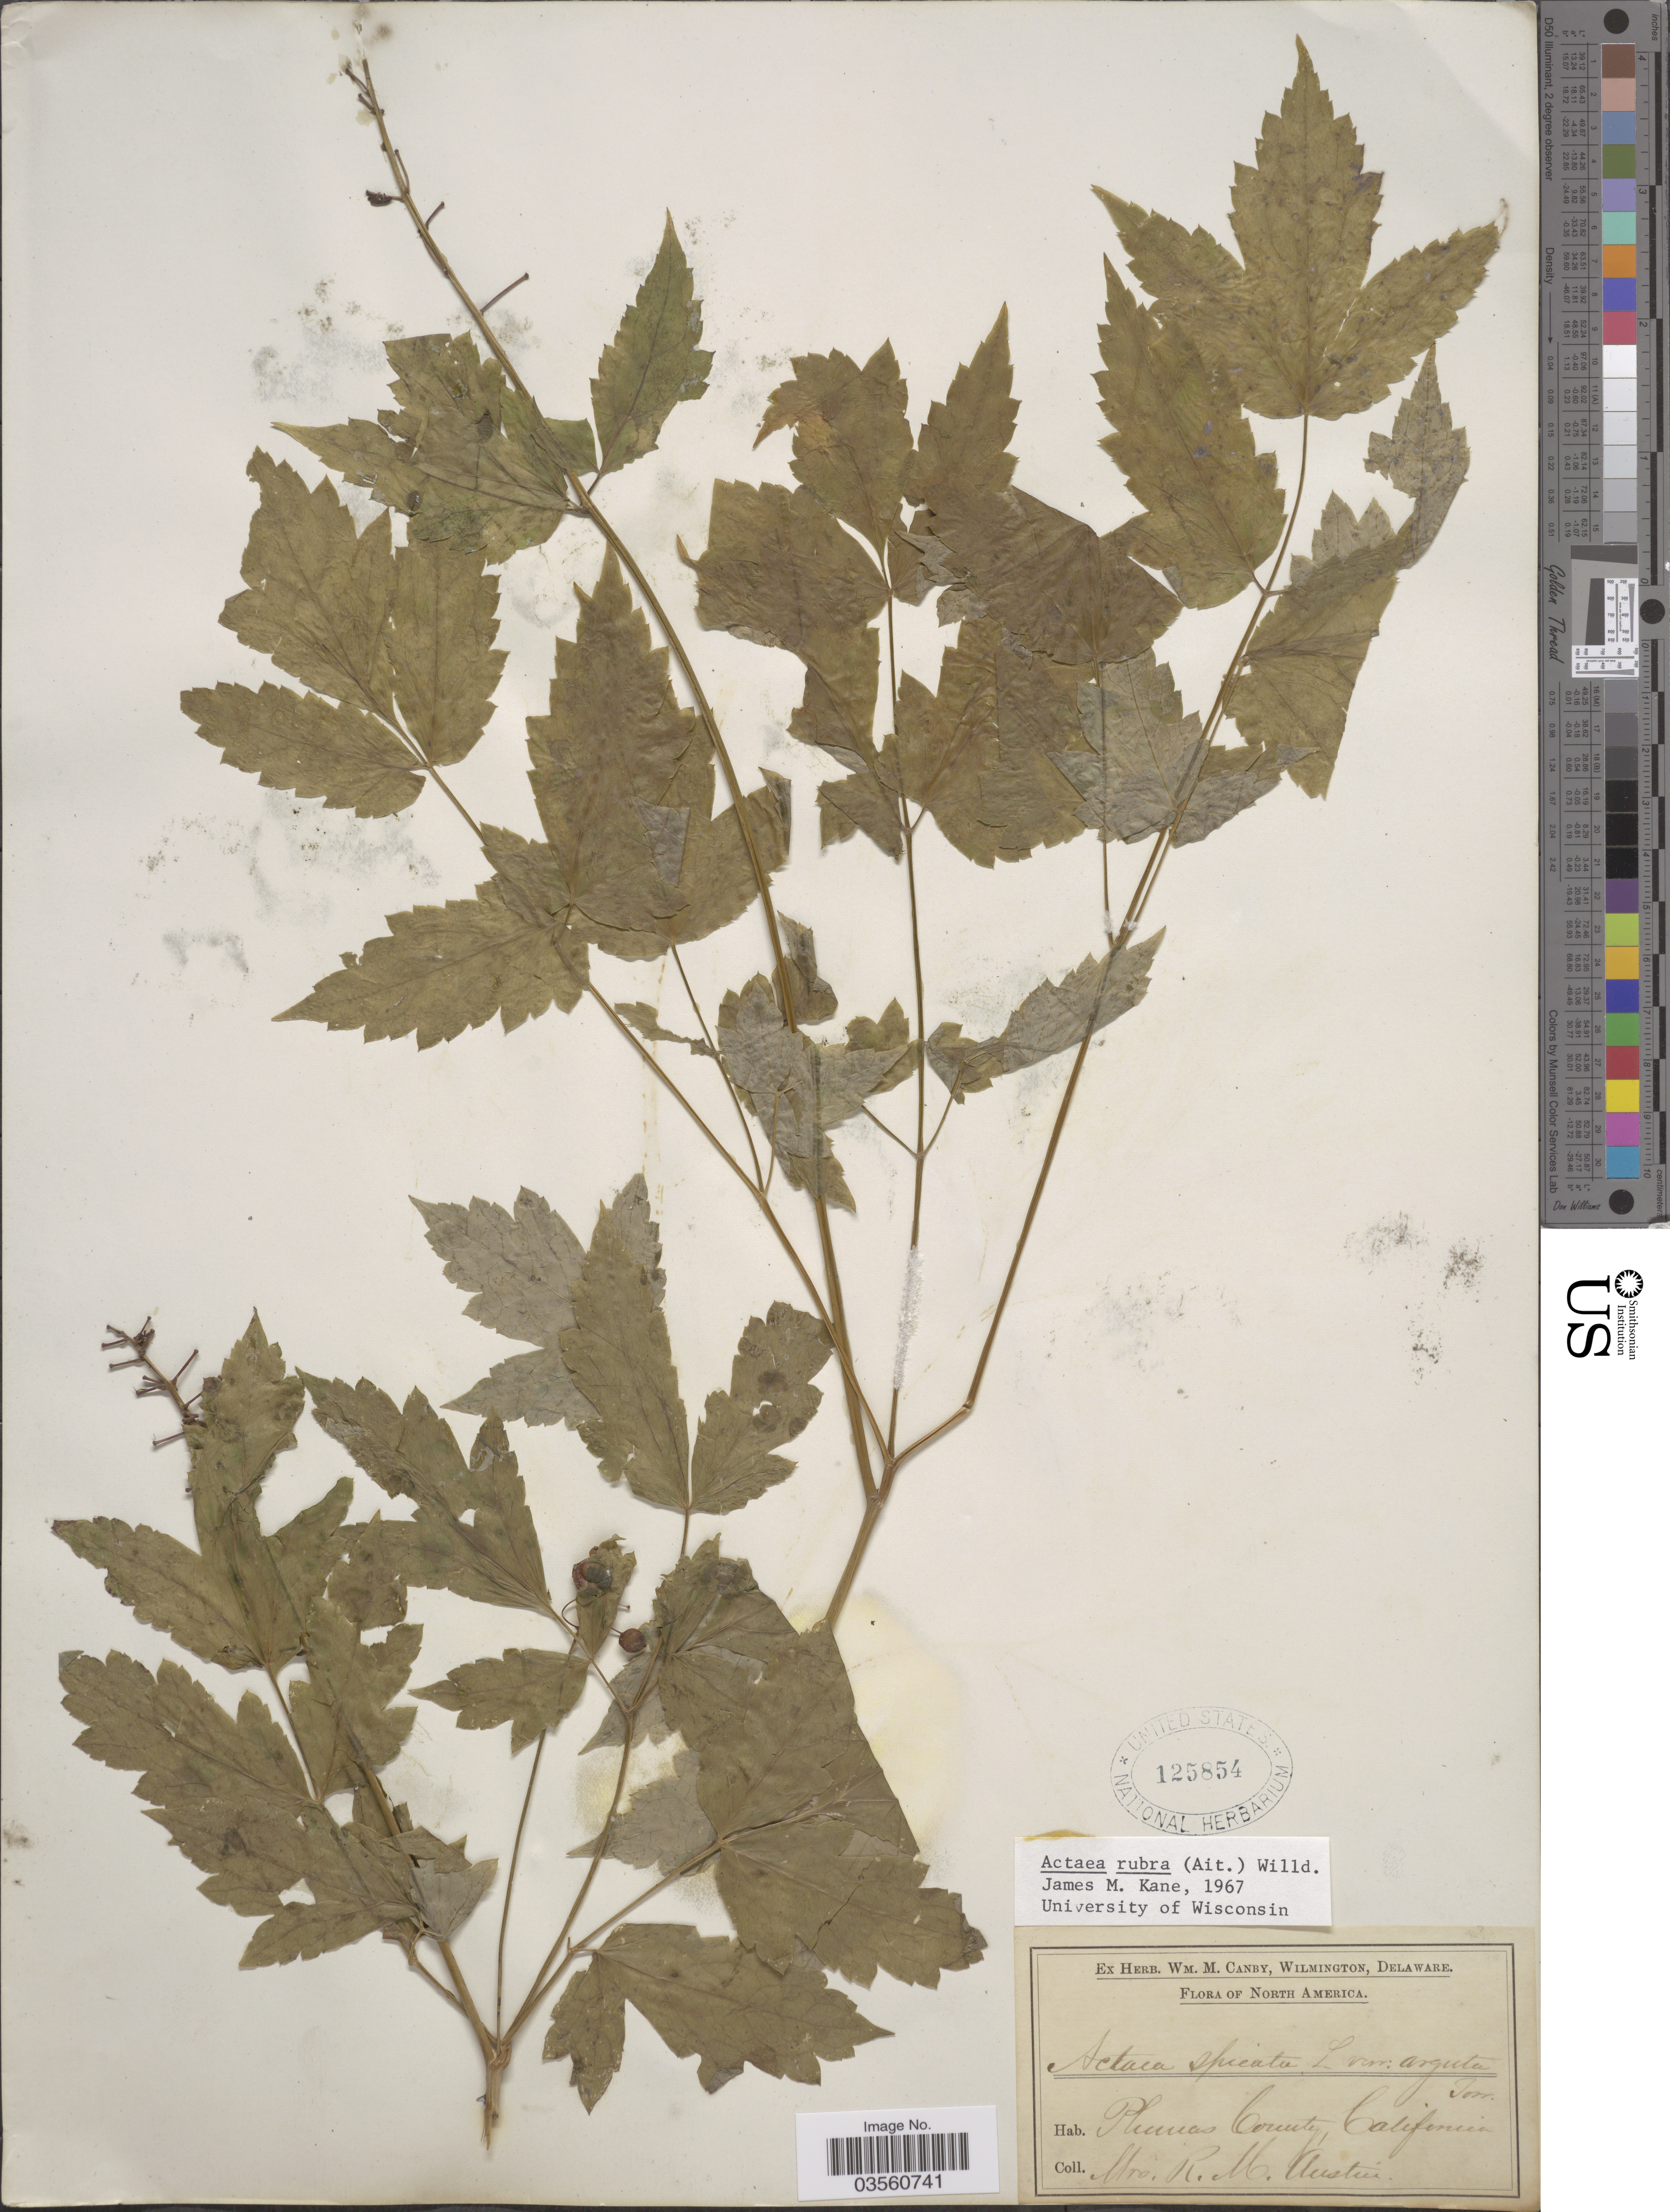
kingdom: Plantae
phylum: Tracheophyta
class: Magnoliopsida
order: Ranunculales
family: Ranunculaceae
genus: Actaea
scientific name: Actaea rubra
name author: (Aiton) Willd.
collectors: R. Austin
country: United States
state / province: California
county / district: Plumas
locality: Plumas County.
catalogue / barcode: US 125854